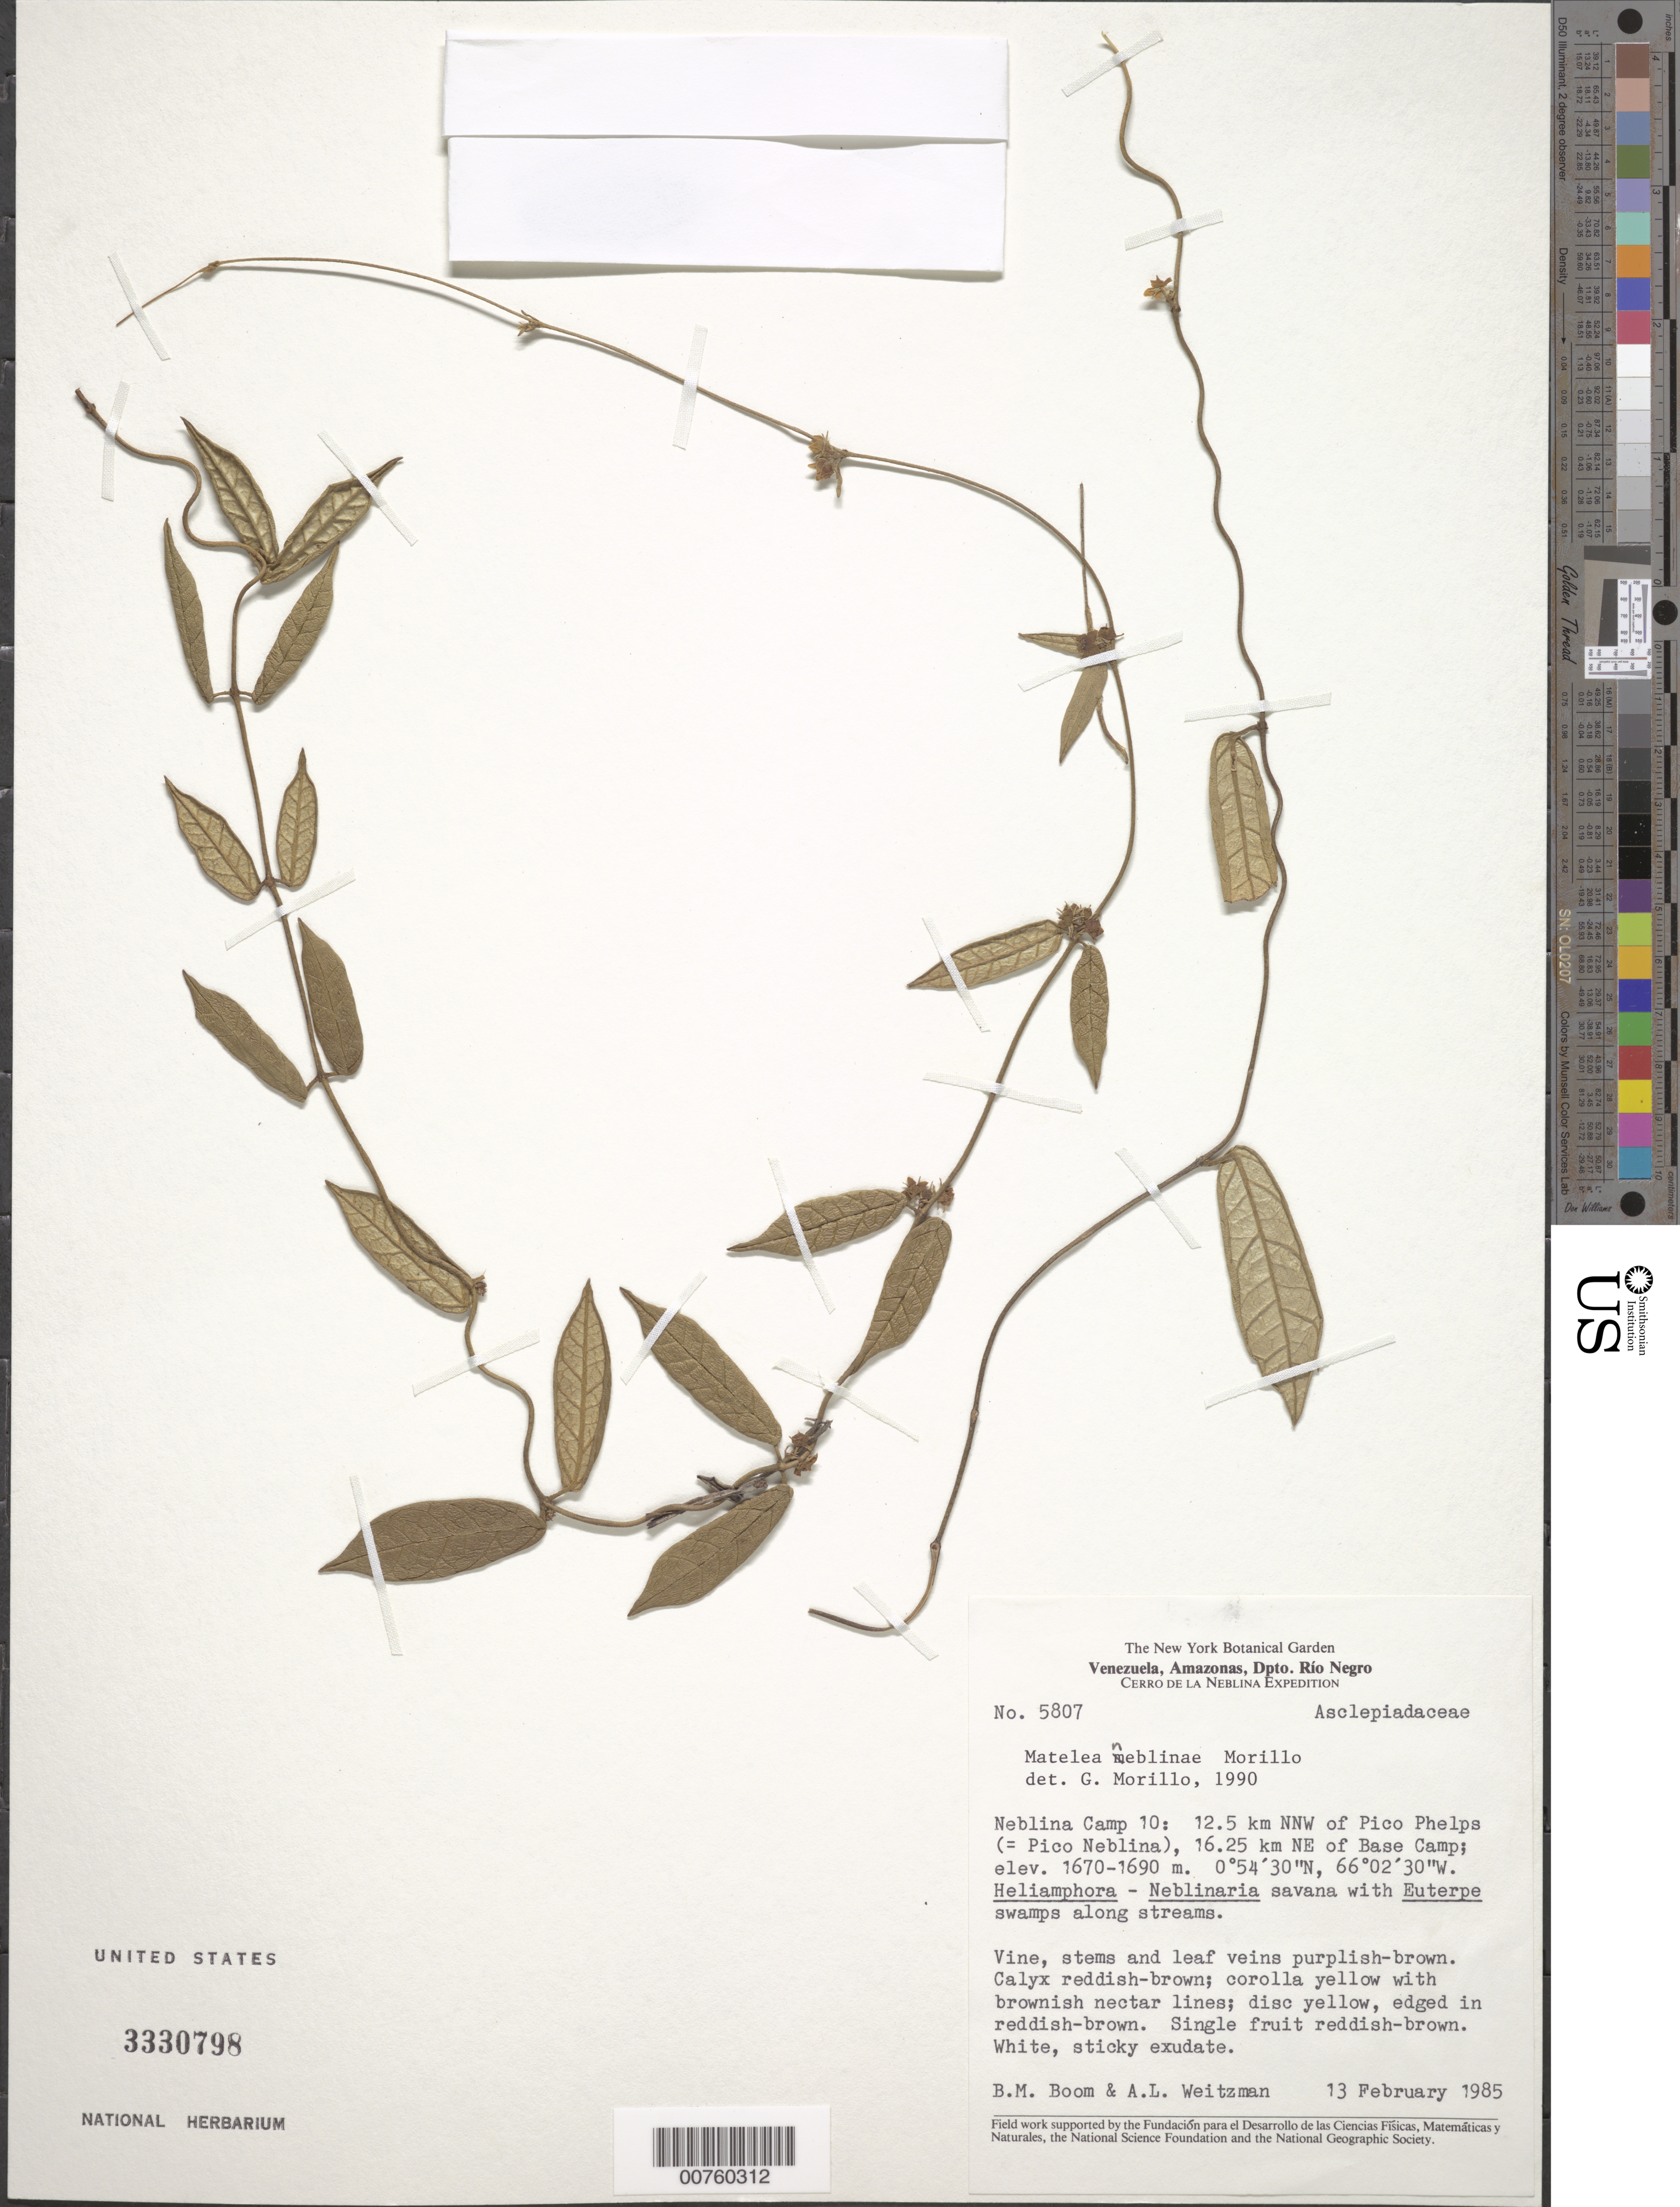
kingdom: Plantae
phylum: Tracheophyta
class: Magnoliopsida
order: Gentianales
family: Apocynaceae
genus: Matelea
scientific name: Matelea neblinae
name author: Morillo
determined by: Morillo, G. N.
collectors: B. M. Boom, A. L. Weitzman & W. R. Buck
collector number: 5807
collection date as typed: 13-Feb-85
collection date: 1985-02-13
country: Venezuela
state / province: Amazonas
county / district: Río Negro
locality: Neblina Camp 10. 12.5 km NNW of Pico Phelps (=Pico Neblina),16.25 km NE of Base Camp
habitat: Heliamphora-Neblinaria savanna with Euterpe swamps along streams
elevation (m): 1670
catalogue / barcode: US 3330798